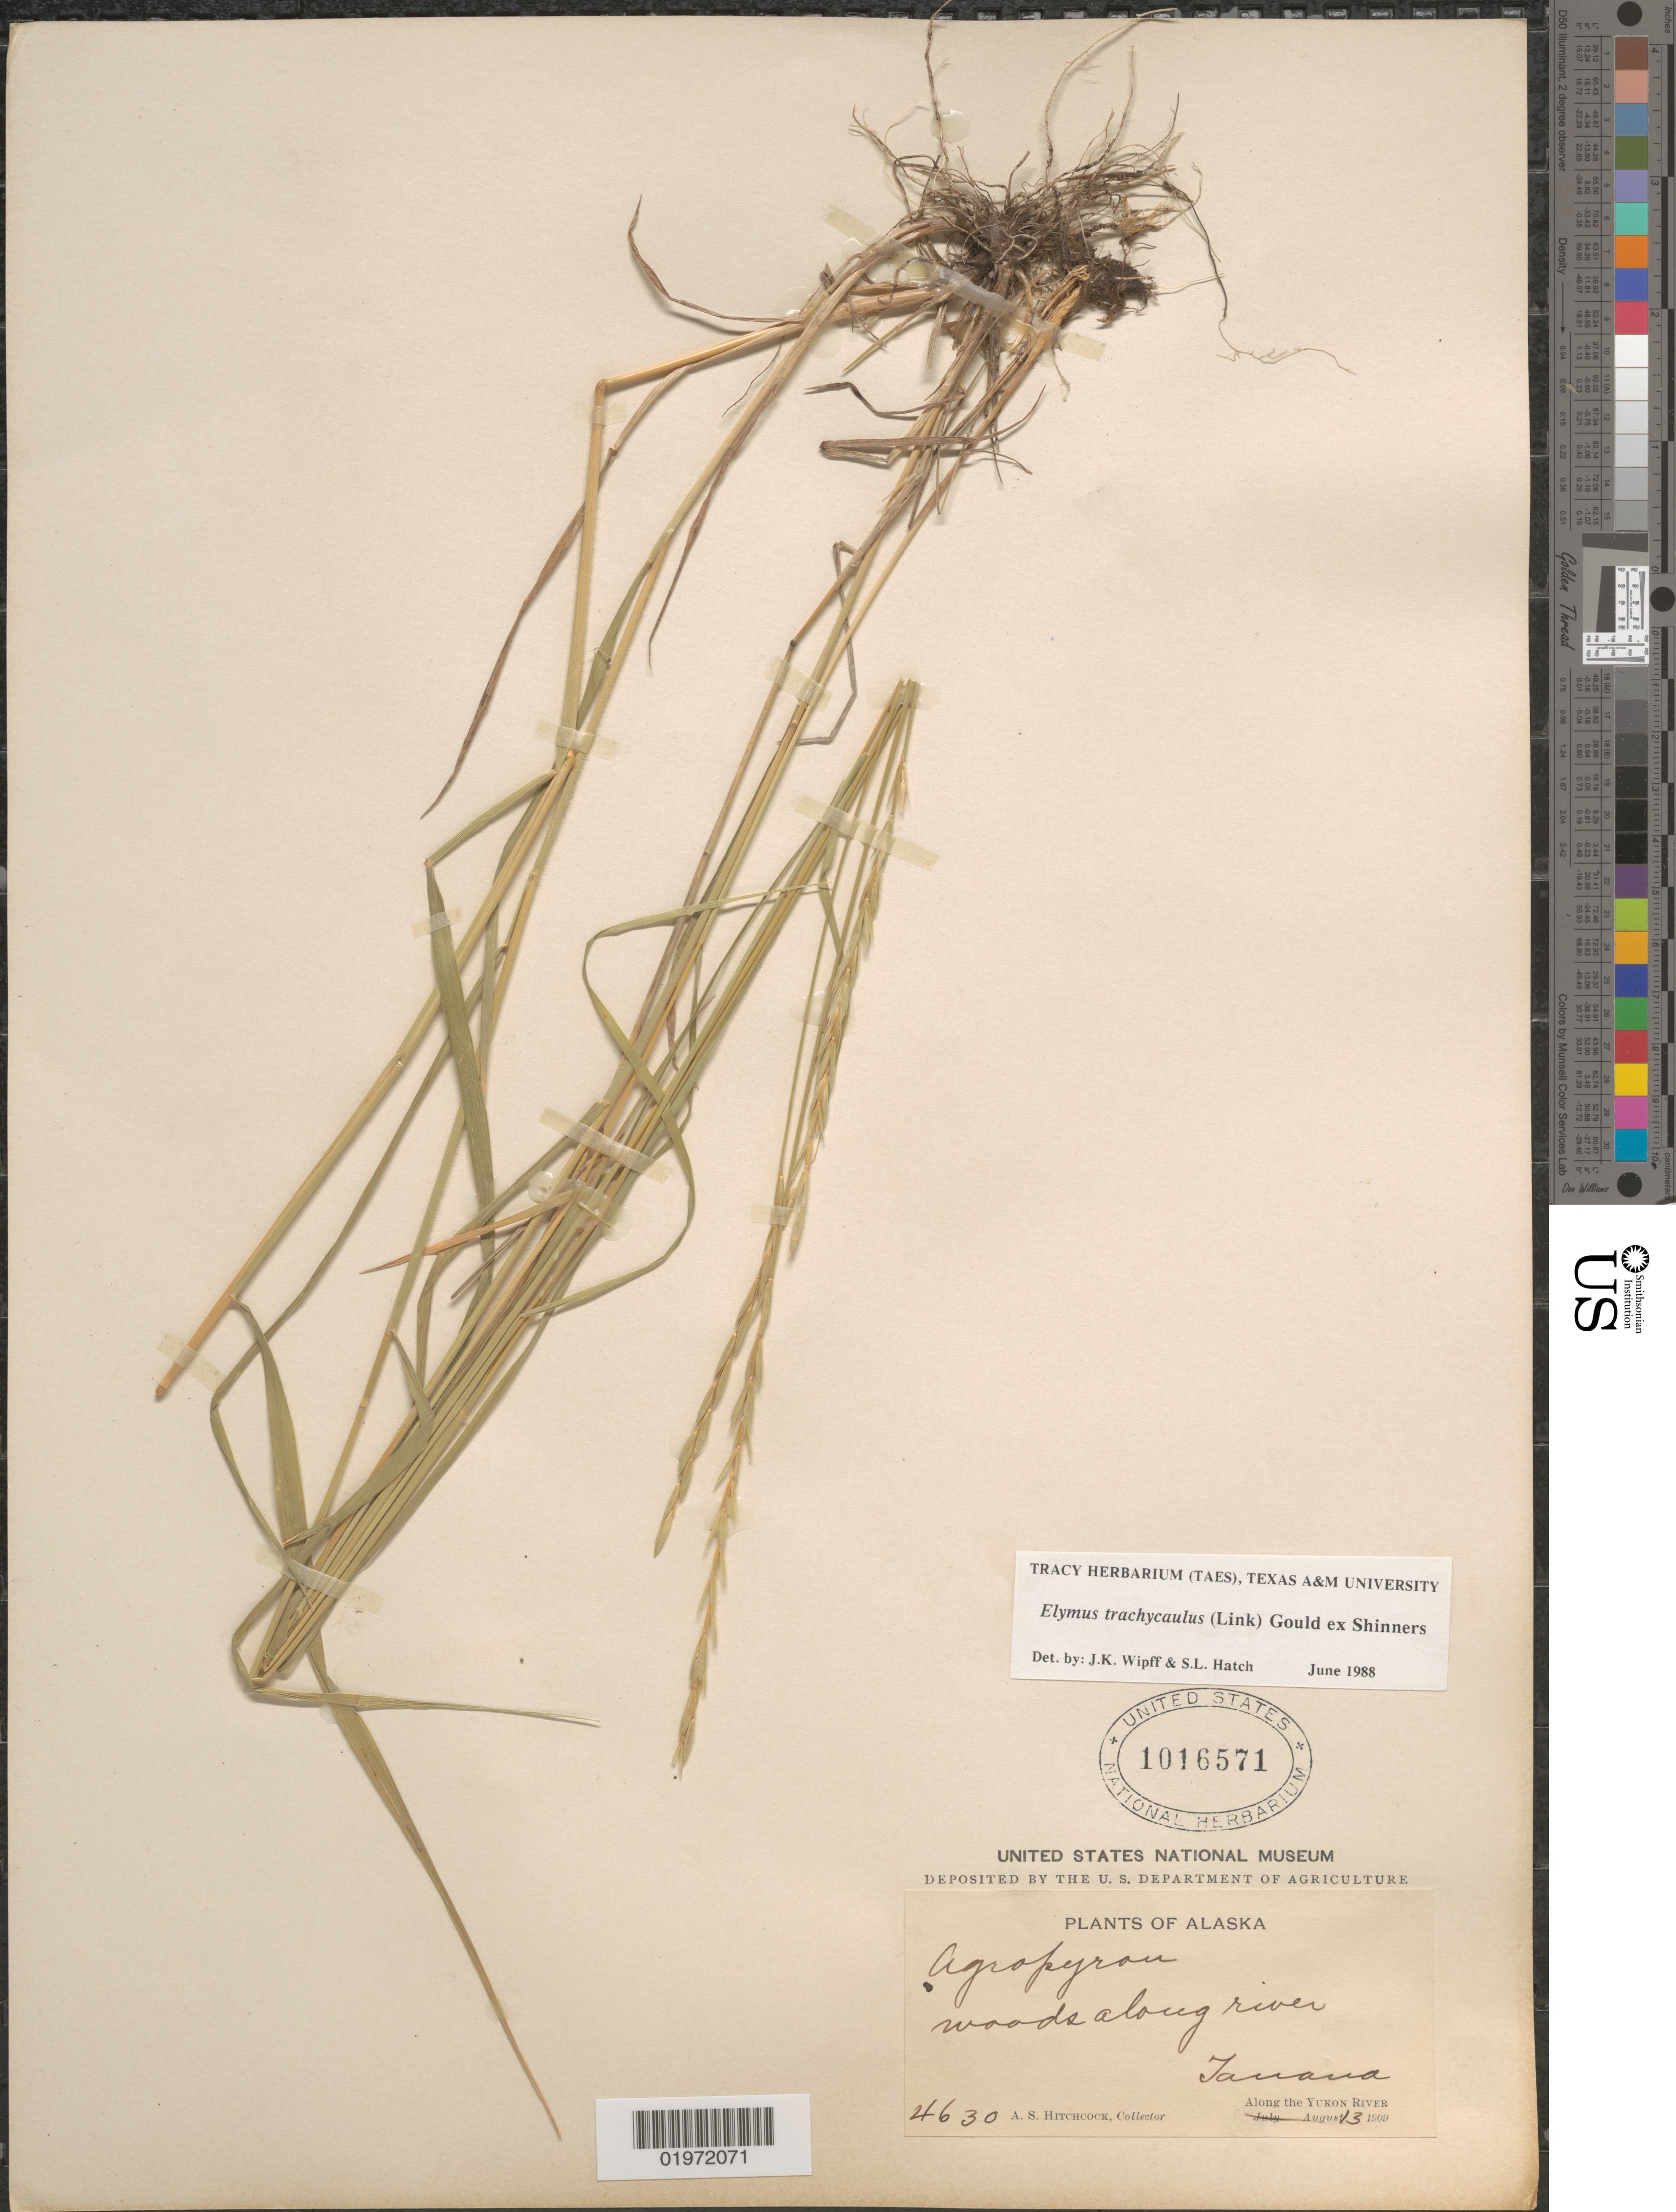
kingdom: Plantae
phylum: Tracheophyta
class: Liliopsida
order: Poales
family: Poaceae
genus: Elymus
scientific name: Elymus trachycaulus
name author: (Link) Gould ex Shinners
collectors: A. S. Hitchcock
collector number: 4630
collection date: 1909-08-13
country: United States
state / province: Alaska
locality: Woods along river Tanana. Along the Yukon River.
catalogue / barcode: US 1016571